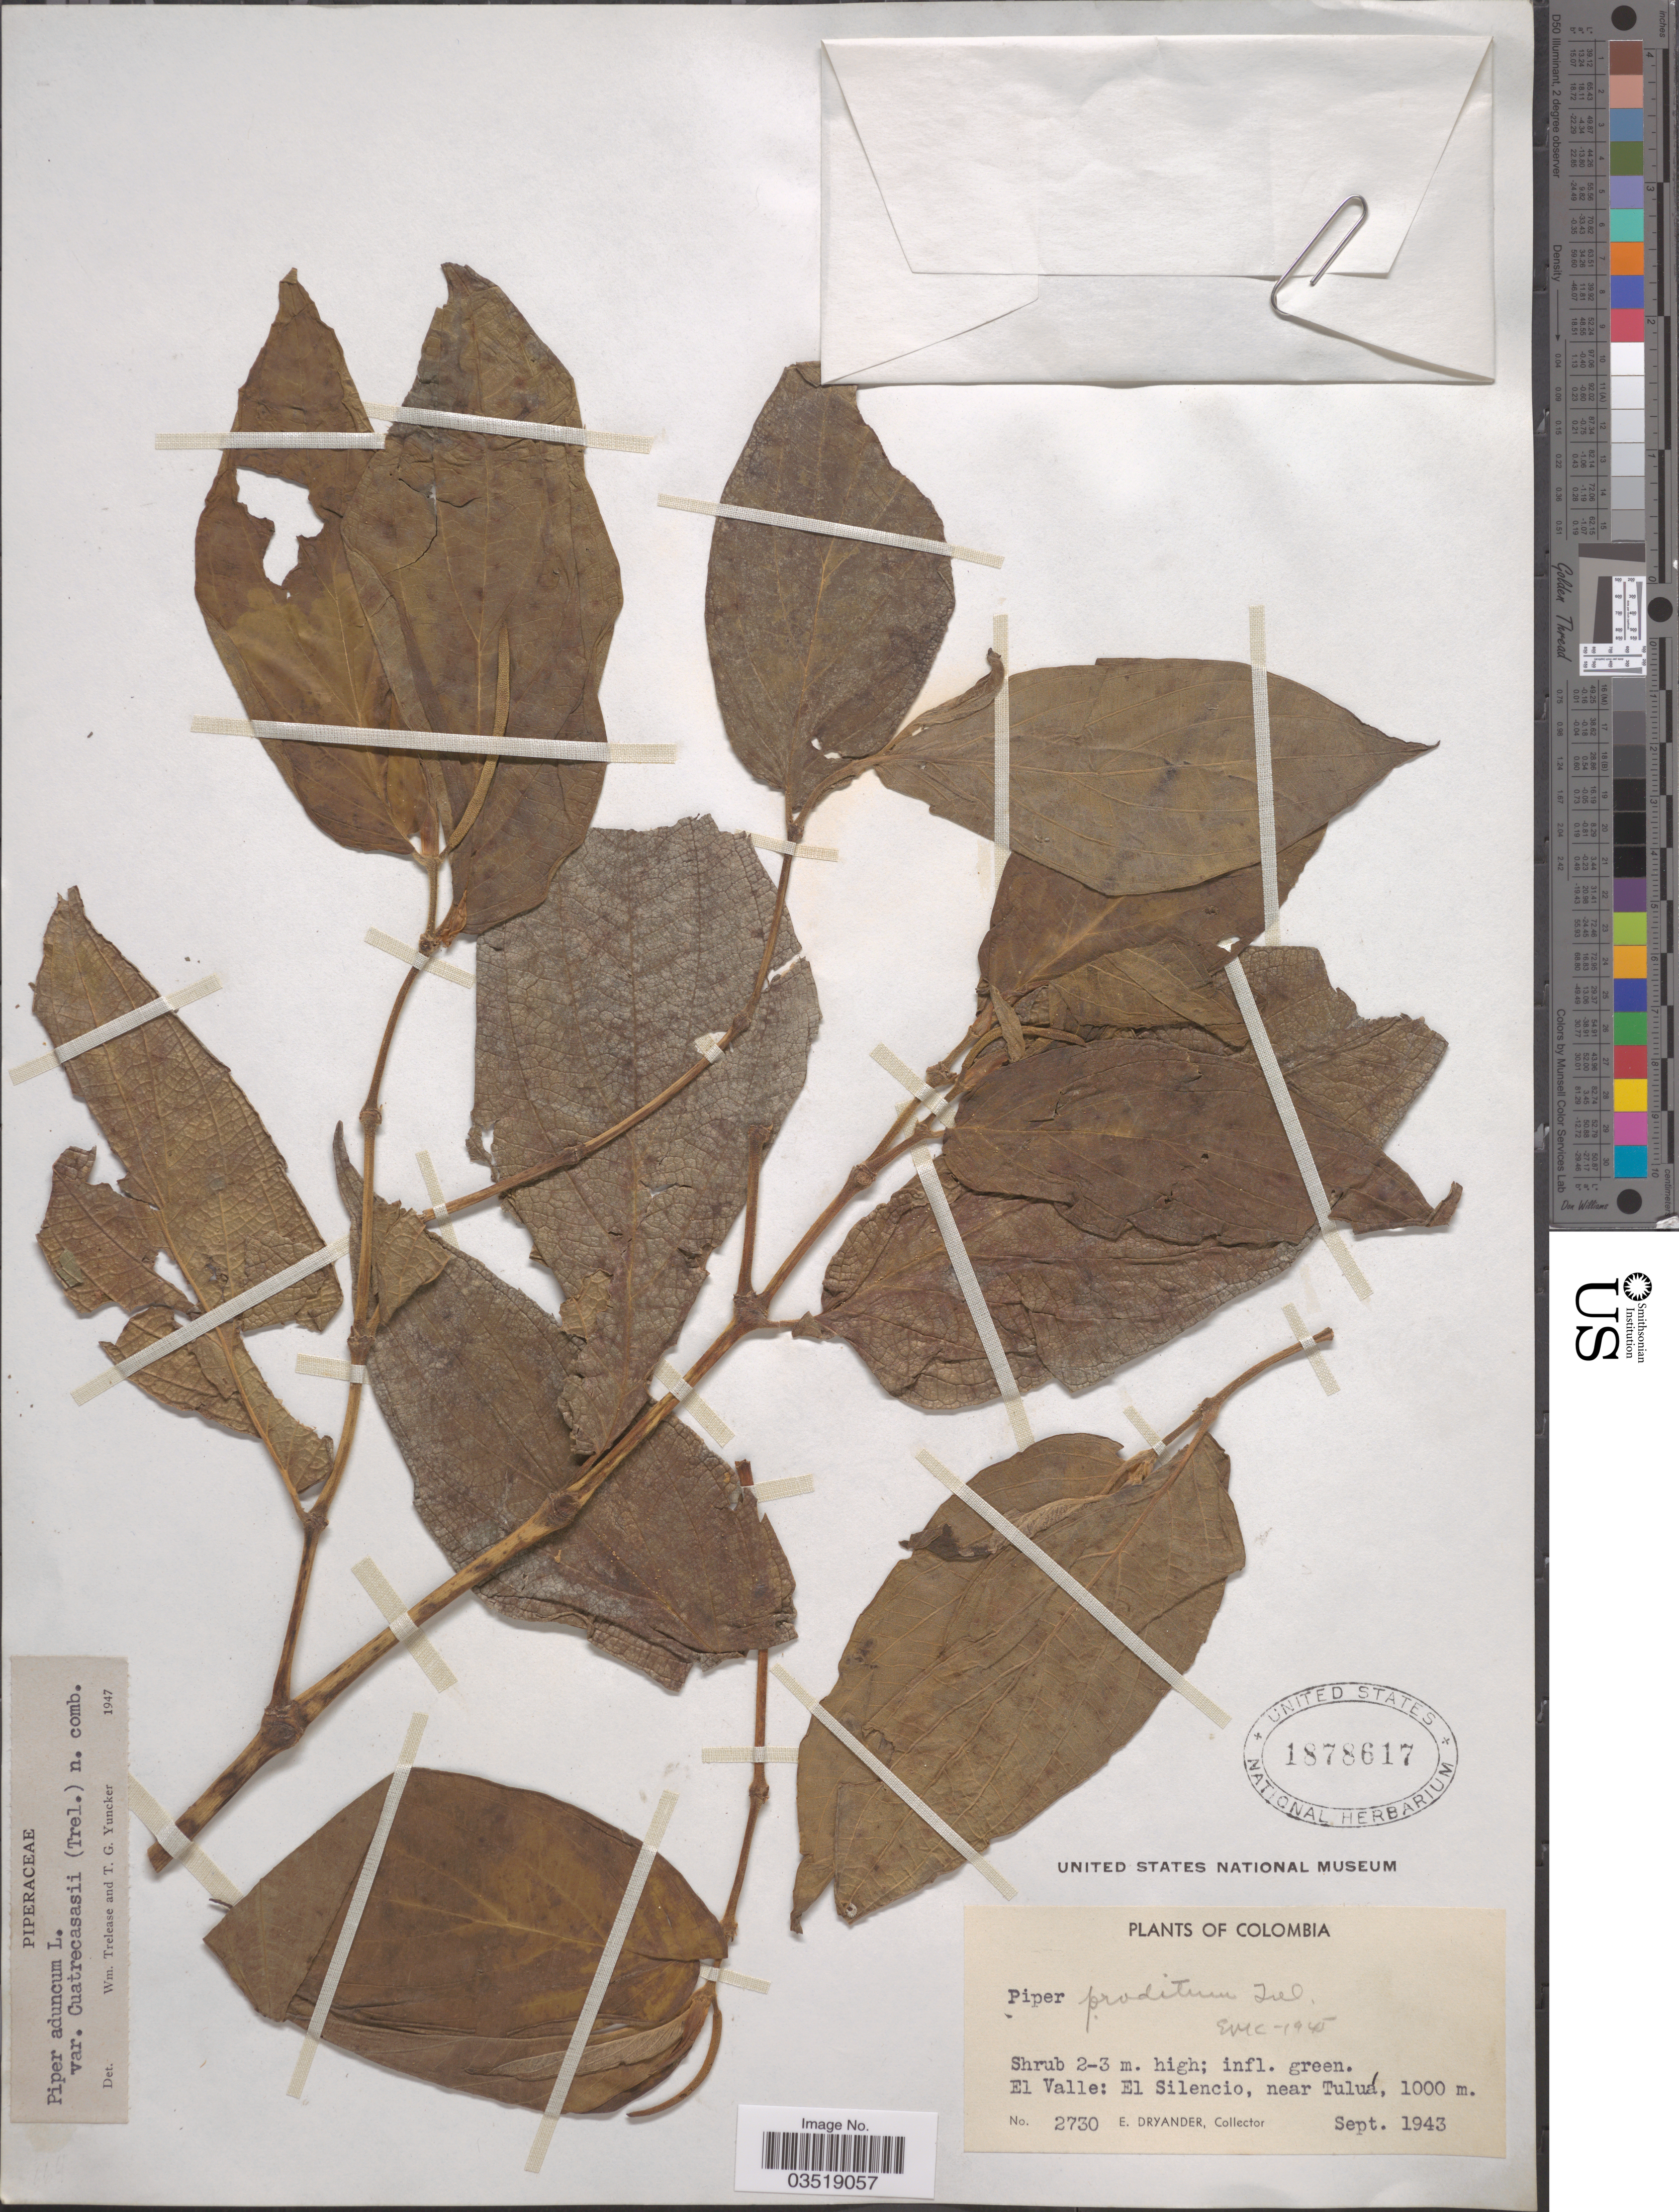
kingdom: Plantae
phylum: Tracheophyta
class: Magnoliopsida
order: Piperales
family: Piperaceae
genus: Piper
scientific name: Piper aduncum var. cordulatum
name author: L.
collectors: E. Dryander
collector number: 2730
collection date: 1943-09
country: Colombia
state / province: Valle del Cauca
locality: El Valle: El Silencio, near Tuluá.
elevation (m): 1000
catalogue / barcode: US 1878617